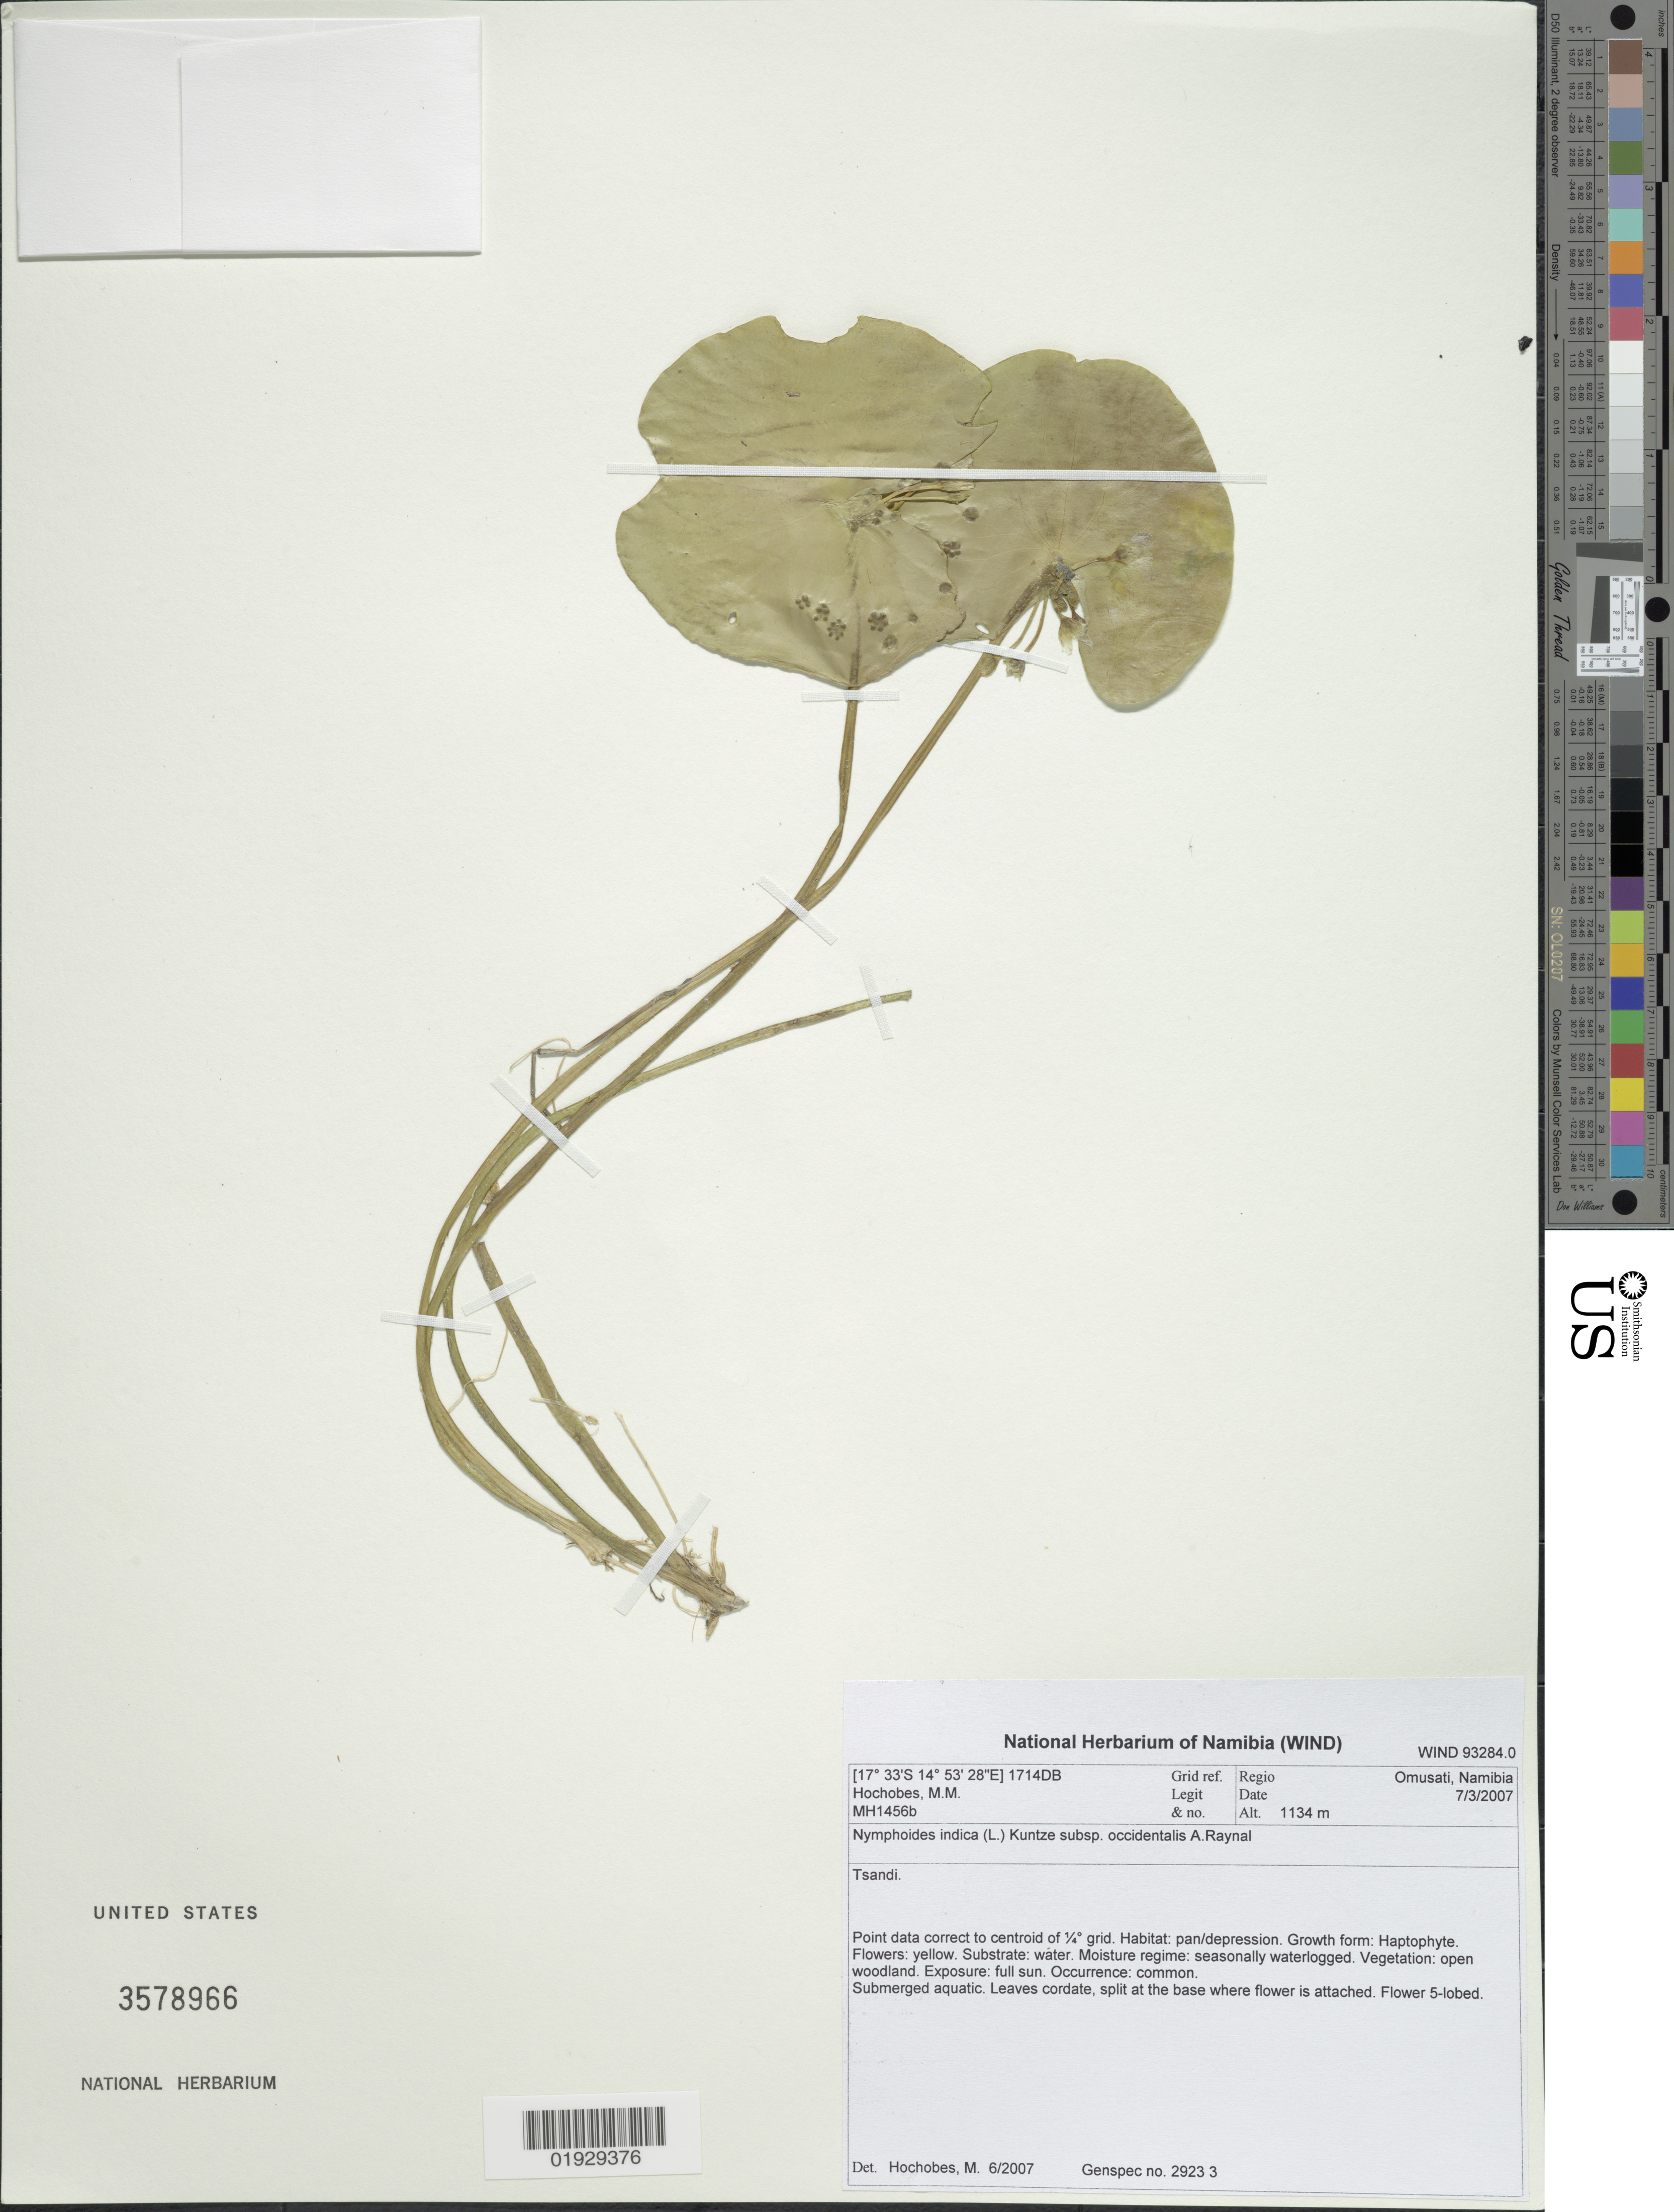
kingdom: Plantae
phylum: Tracheophyta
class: Magnoliopsida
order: Asterales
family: Menyanthaceae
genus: Nymphoides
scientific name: Nymphoides indica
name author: (L.) Kuntze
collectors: M. Hochobes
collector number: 1456b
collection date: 2007-03-07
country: Namibia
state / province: Omusati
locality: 1714DB Grid ref. Regio Omusati, Namibia. Tsandi.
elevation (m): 1134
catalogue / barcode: US 3578966